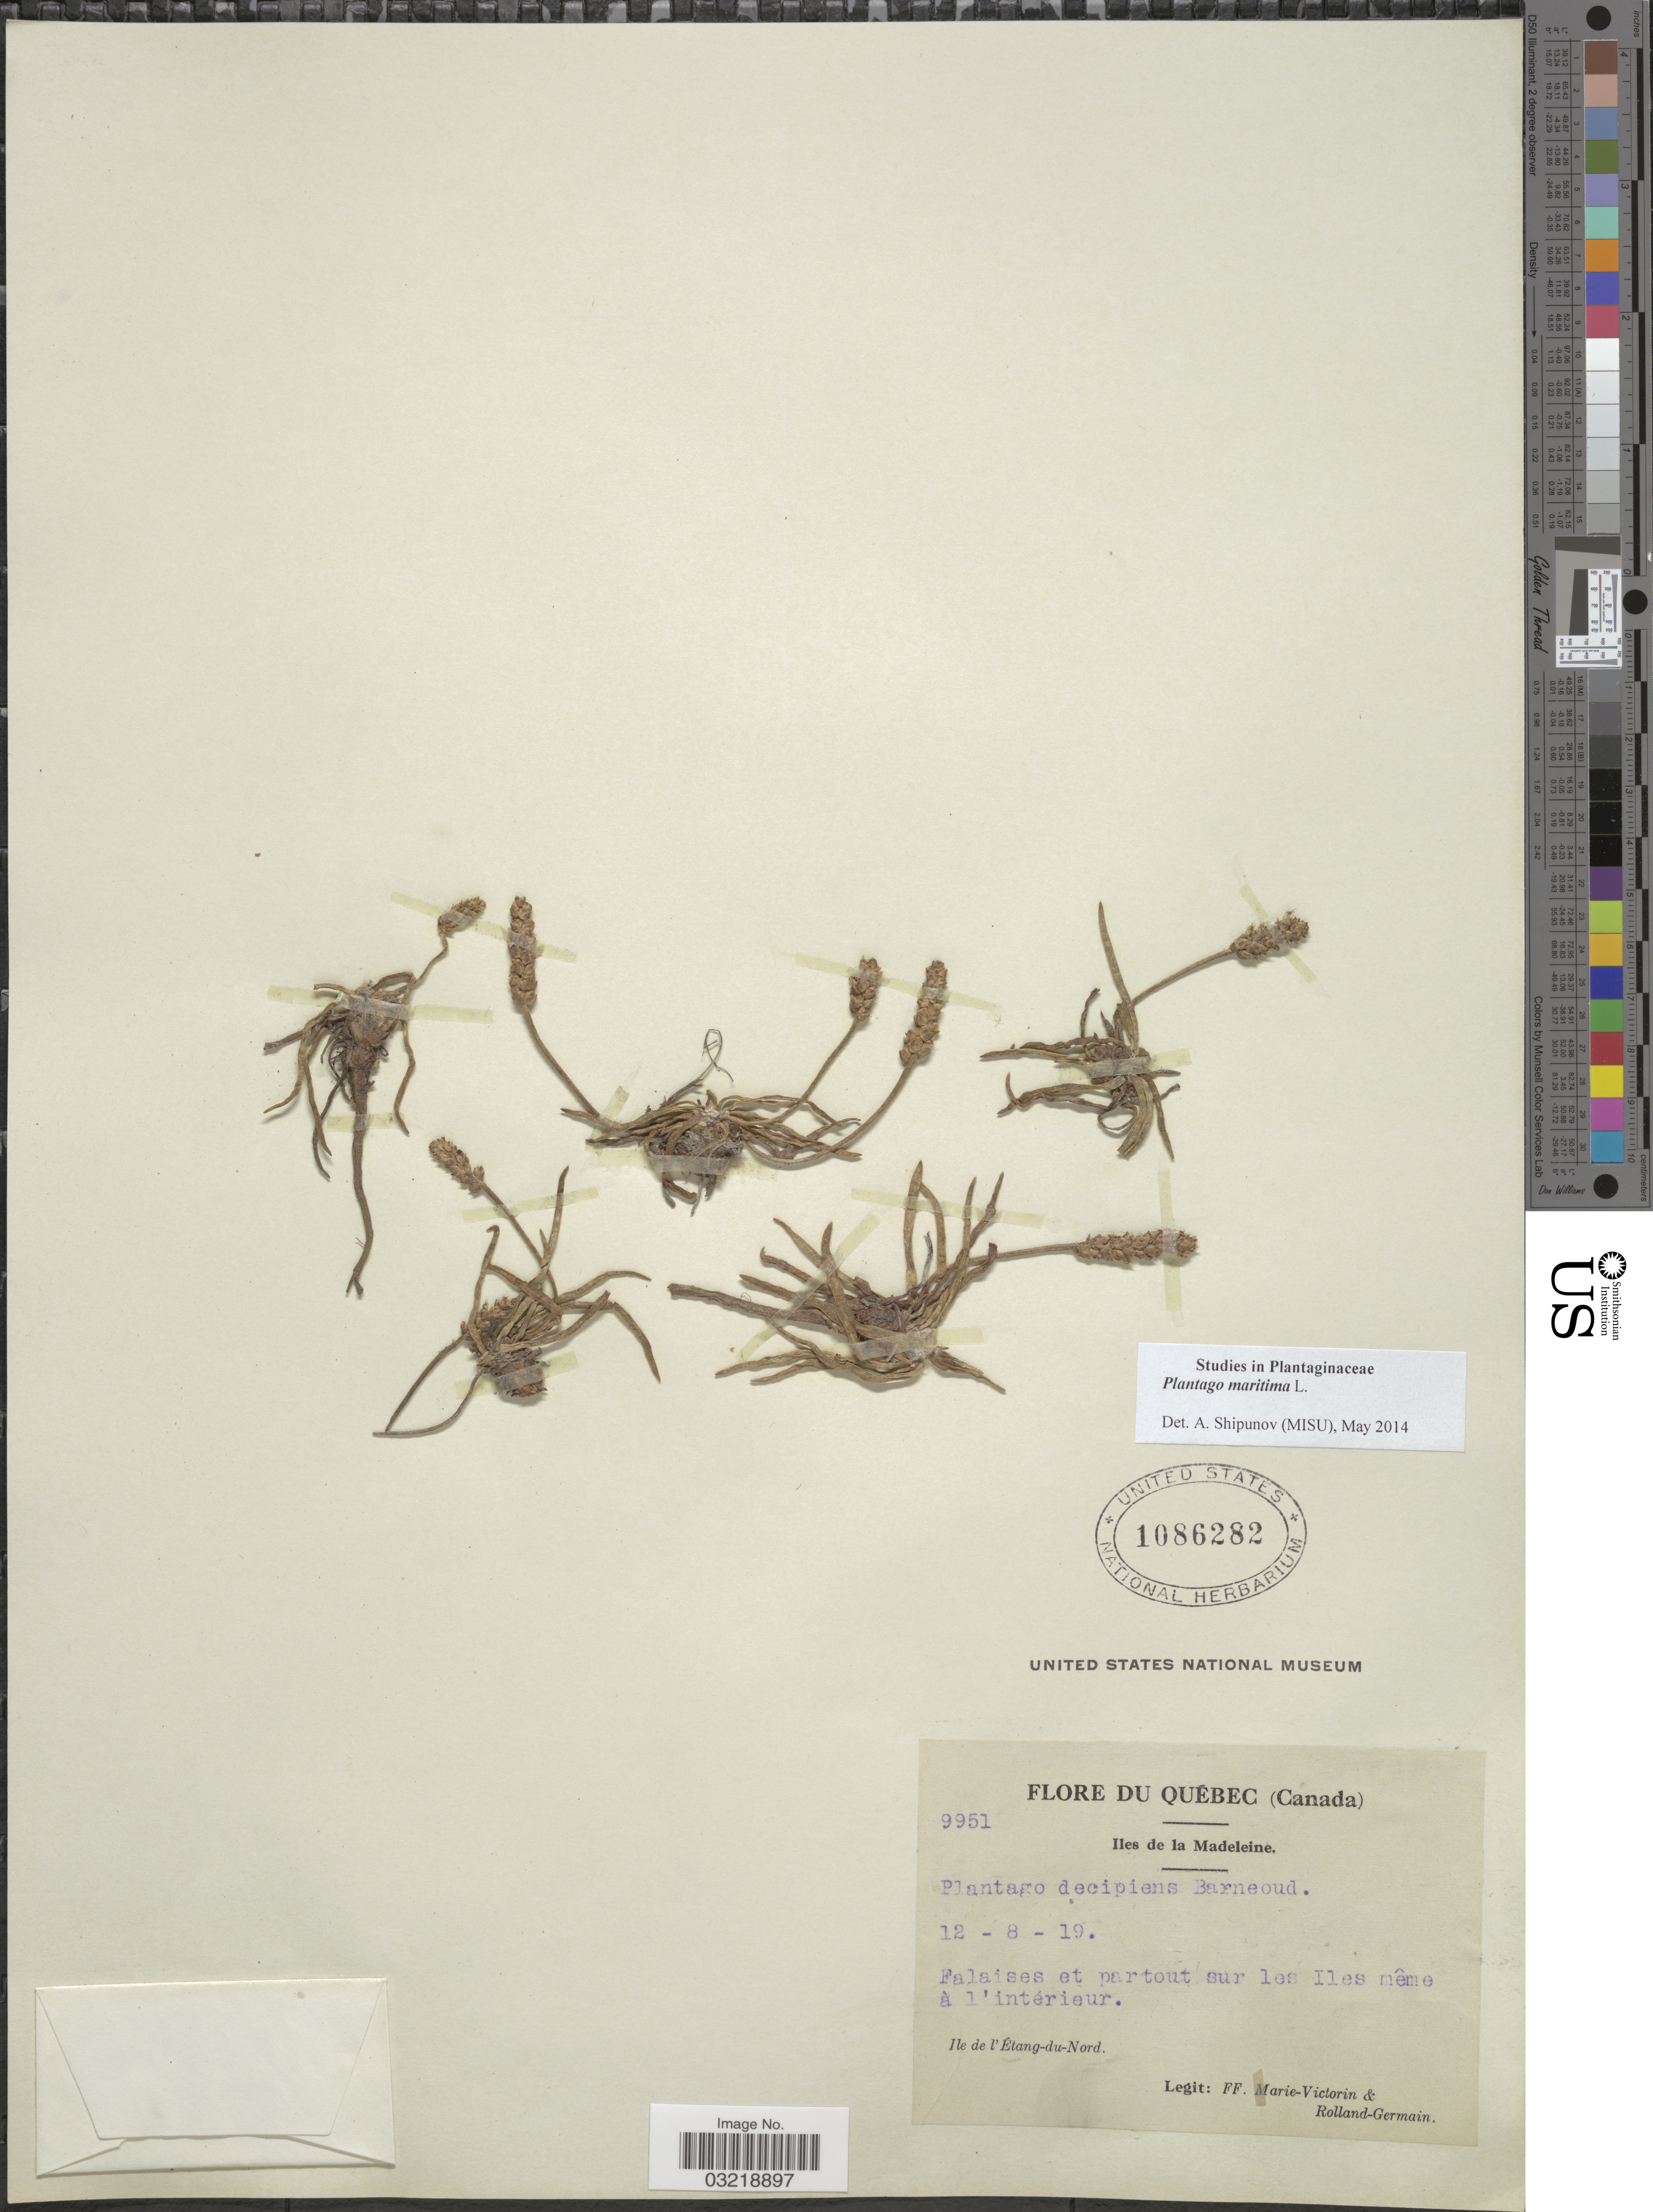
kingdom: Plantae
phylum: Tracheophyta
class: Magnoliopsida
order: Lamiales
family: Plantaginaceae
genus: Plantago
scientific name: Plantago maritima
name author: L.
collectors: F. Marie-Victorin & Rolland-Germain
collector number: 9951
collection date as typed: Transcribed d/m/y: 12/8/19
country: Canada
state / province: Quebec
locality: Iles de la Madeleine. Ile de l'Étang-du-Nord.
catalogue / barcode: US 1086282